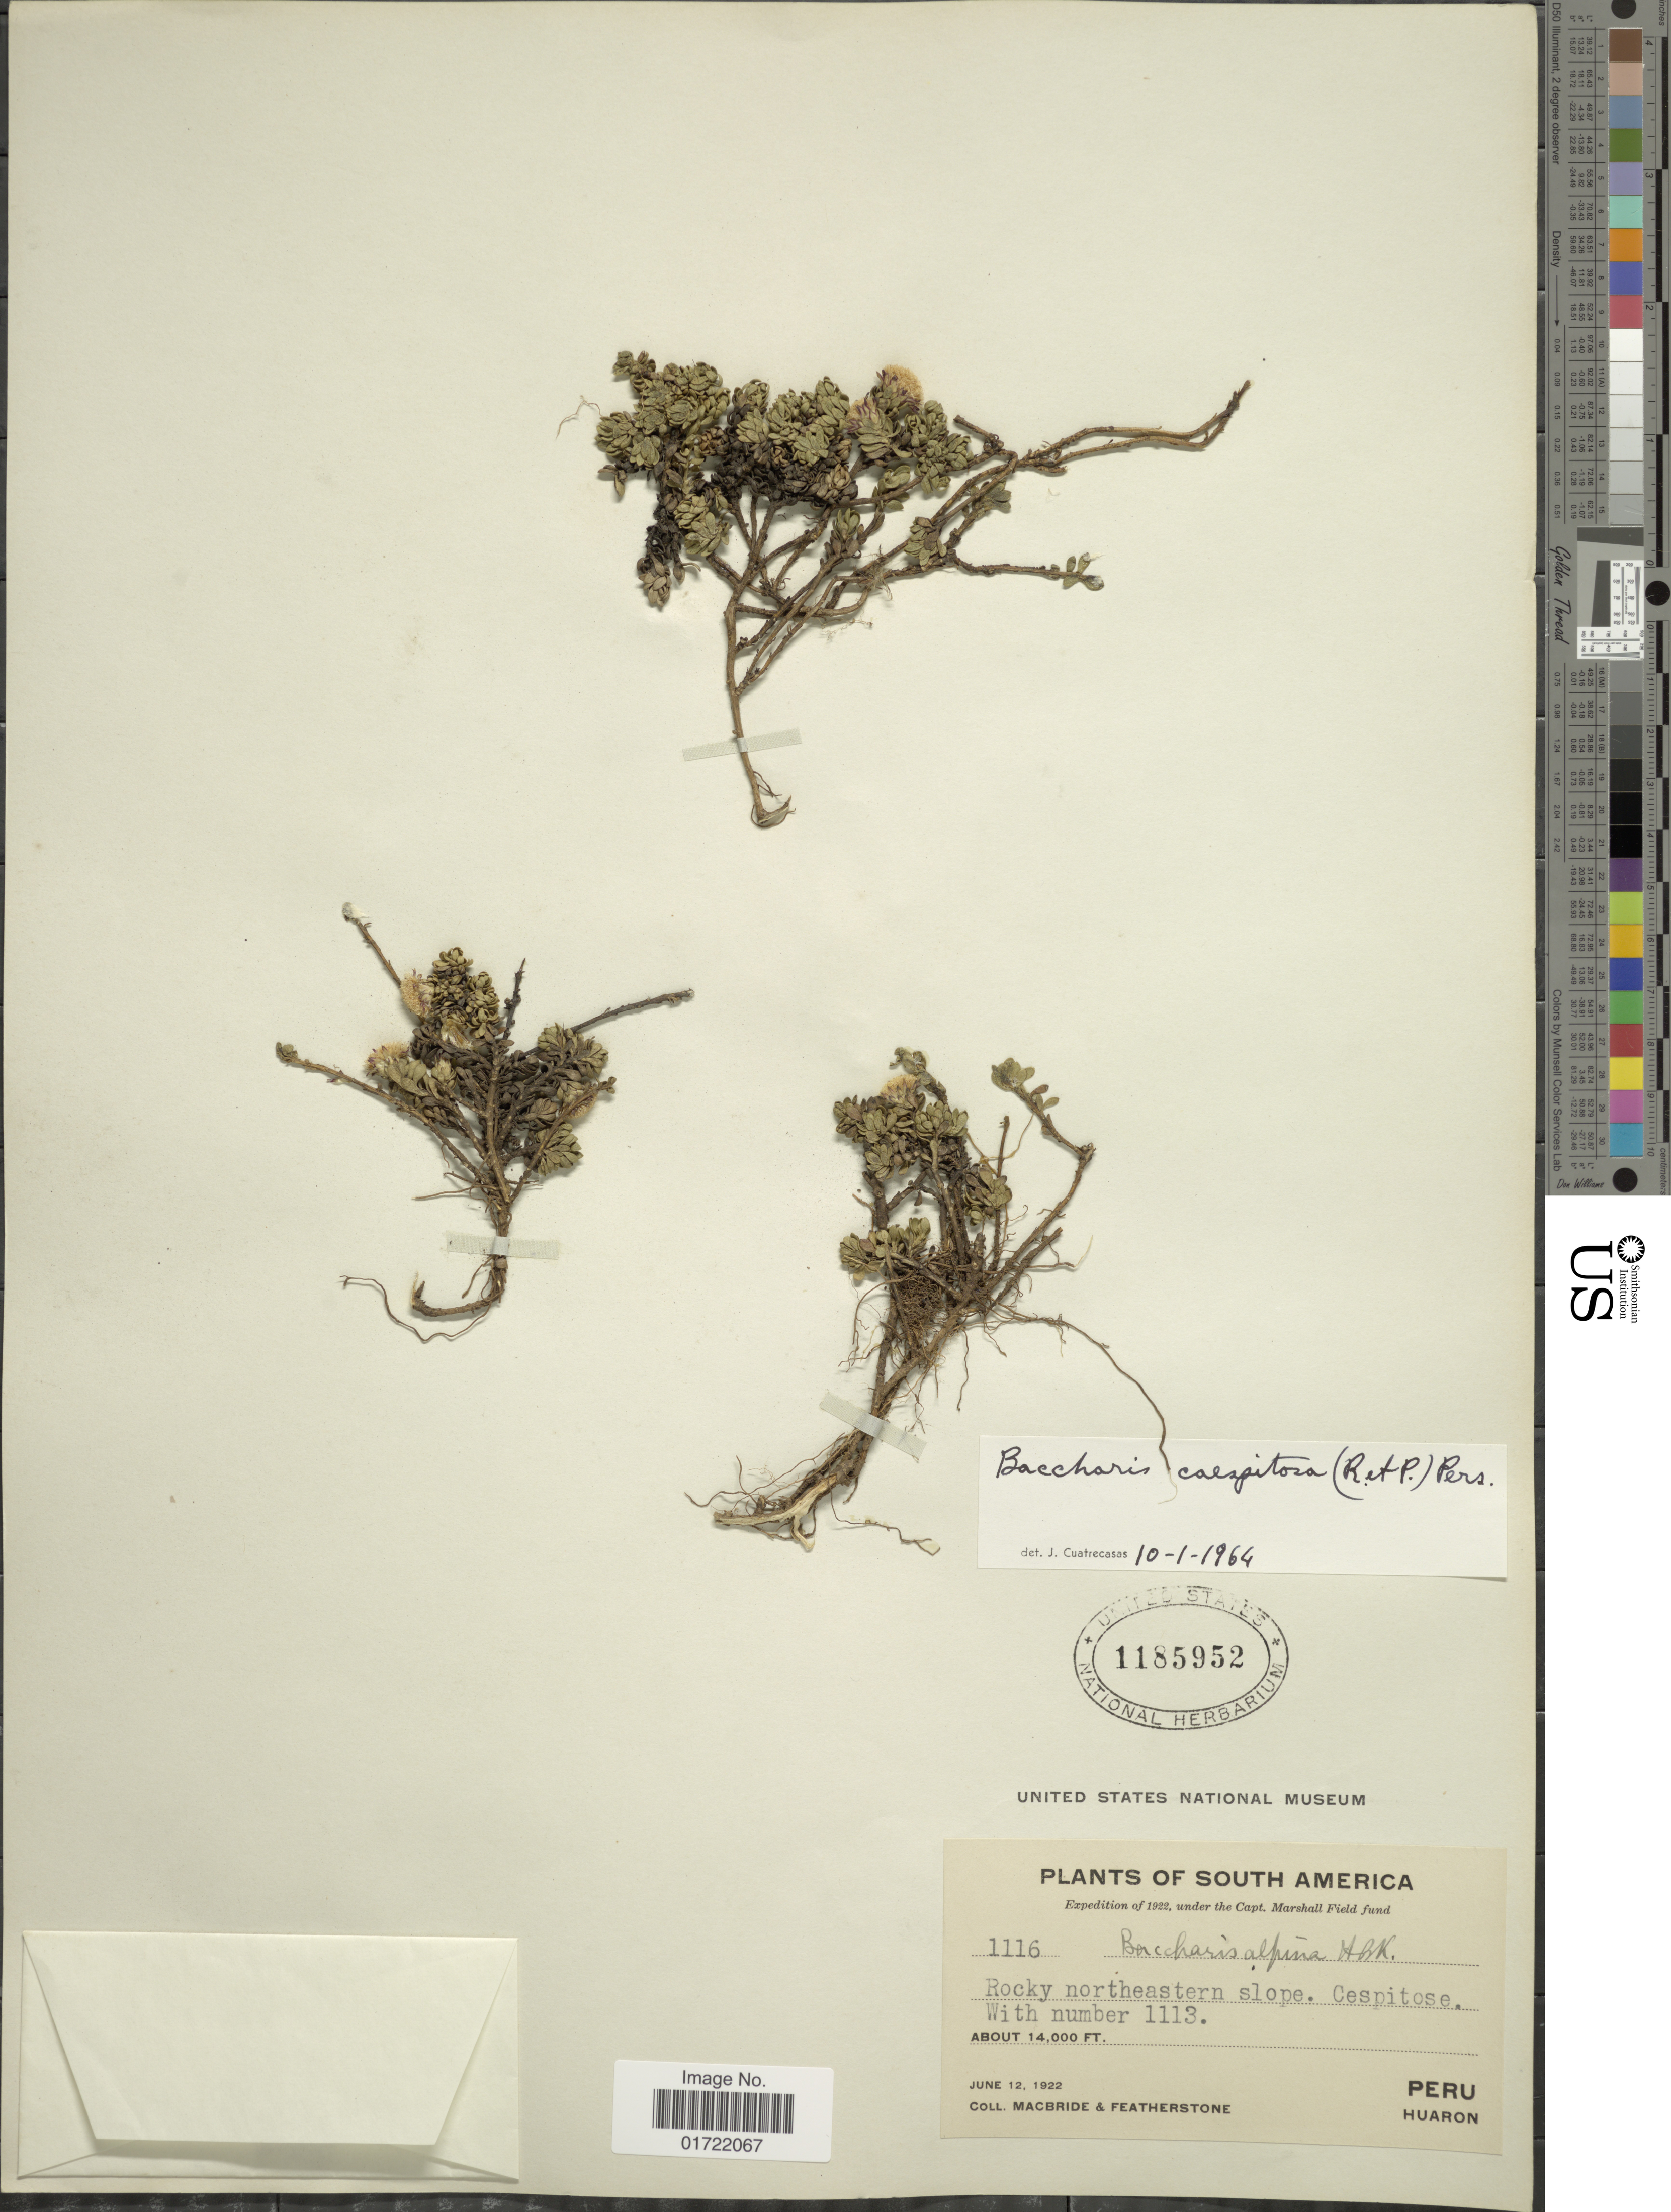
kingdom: Plantae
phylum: Tracheophyta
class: Magnoliopsida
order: Asterales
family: Asteraceae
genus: Baccharis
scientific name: Baccharis caespitosa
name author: (Ruiz & Pav.) Pers.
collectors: Macbride, -- & -. Featherstone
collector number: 1116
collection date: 1922-06-12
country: Peru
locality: Rocky northeastern slopes, Huaron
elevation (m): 4267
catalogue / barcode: US 1185952